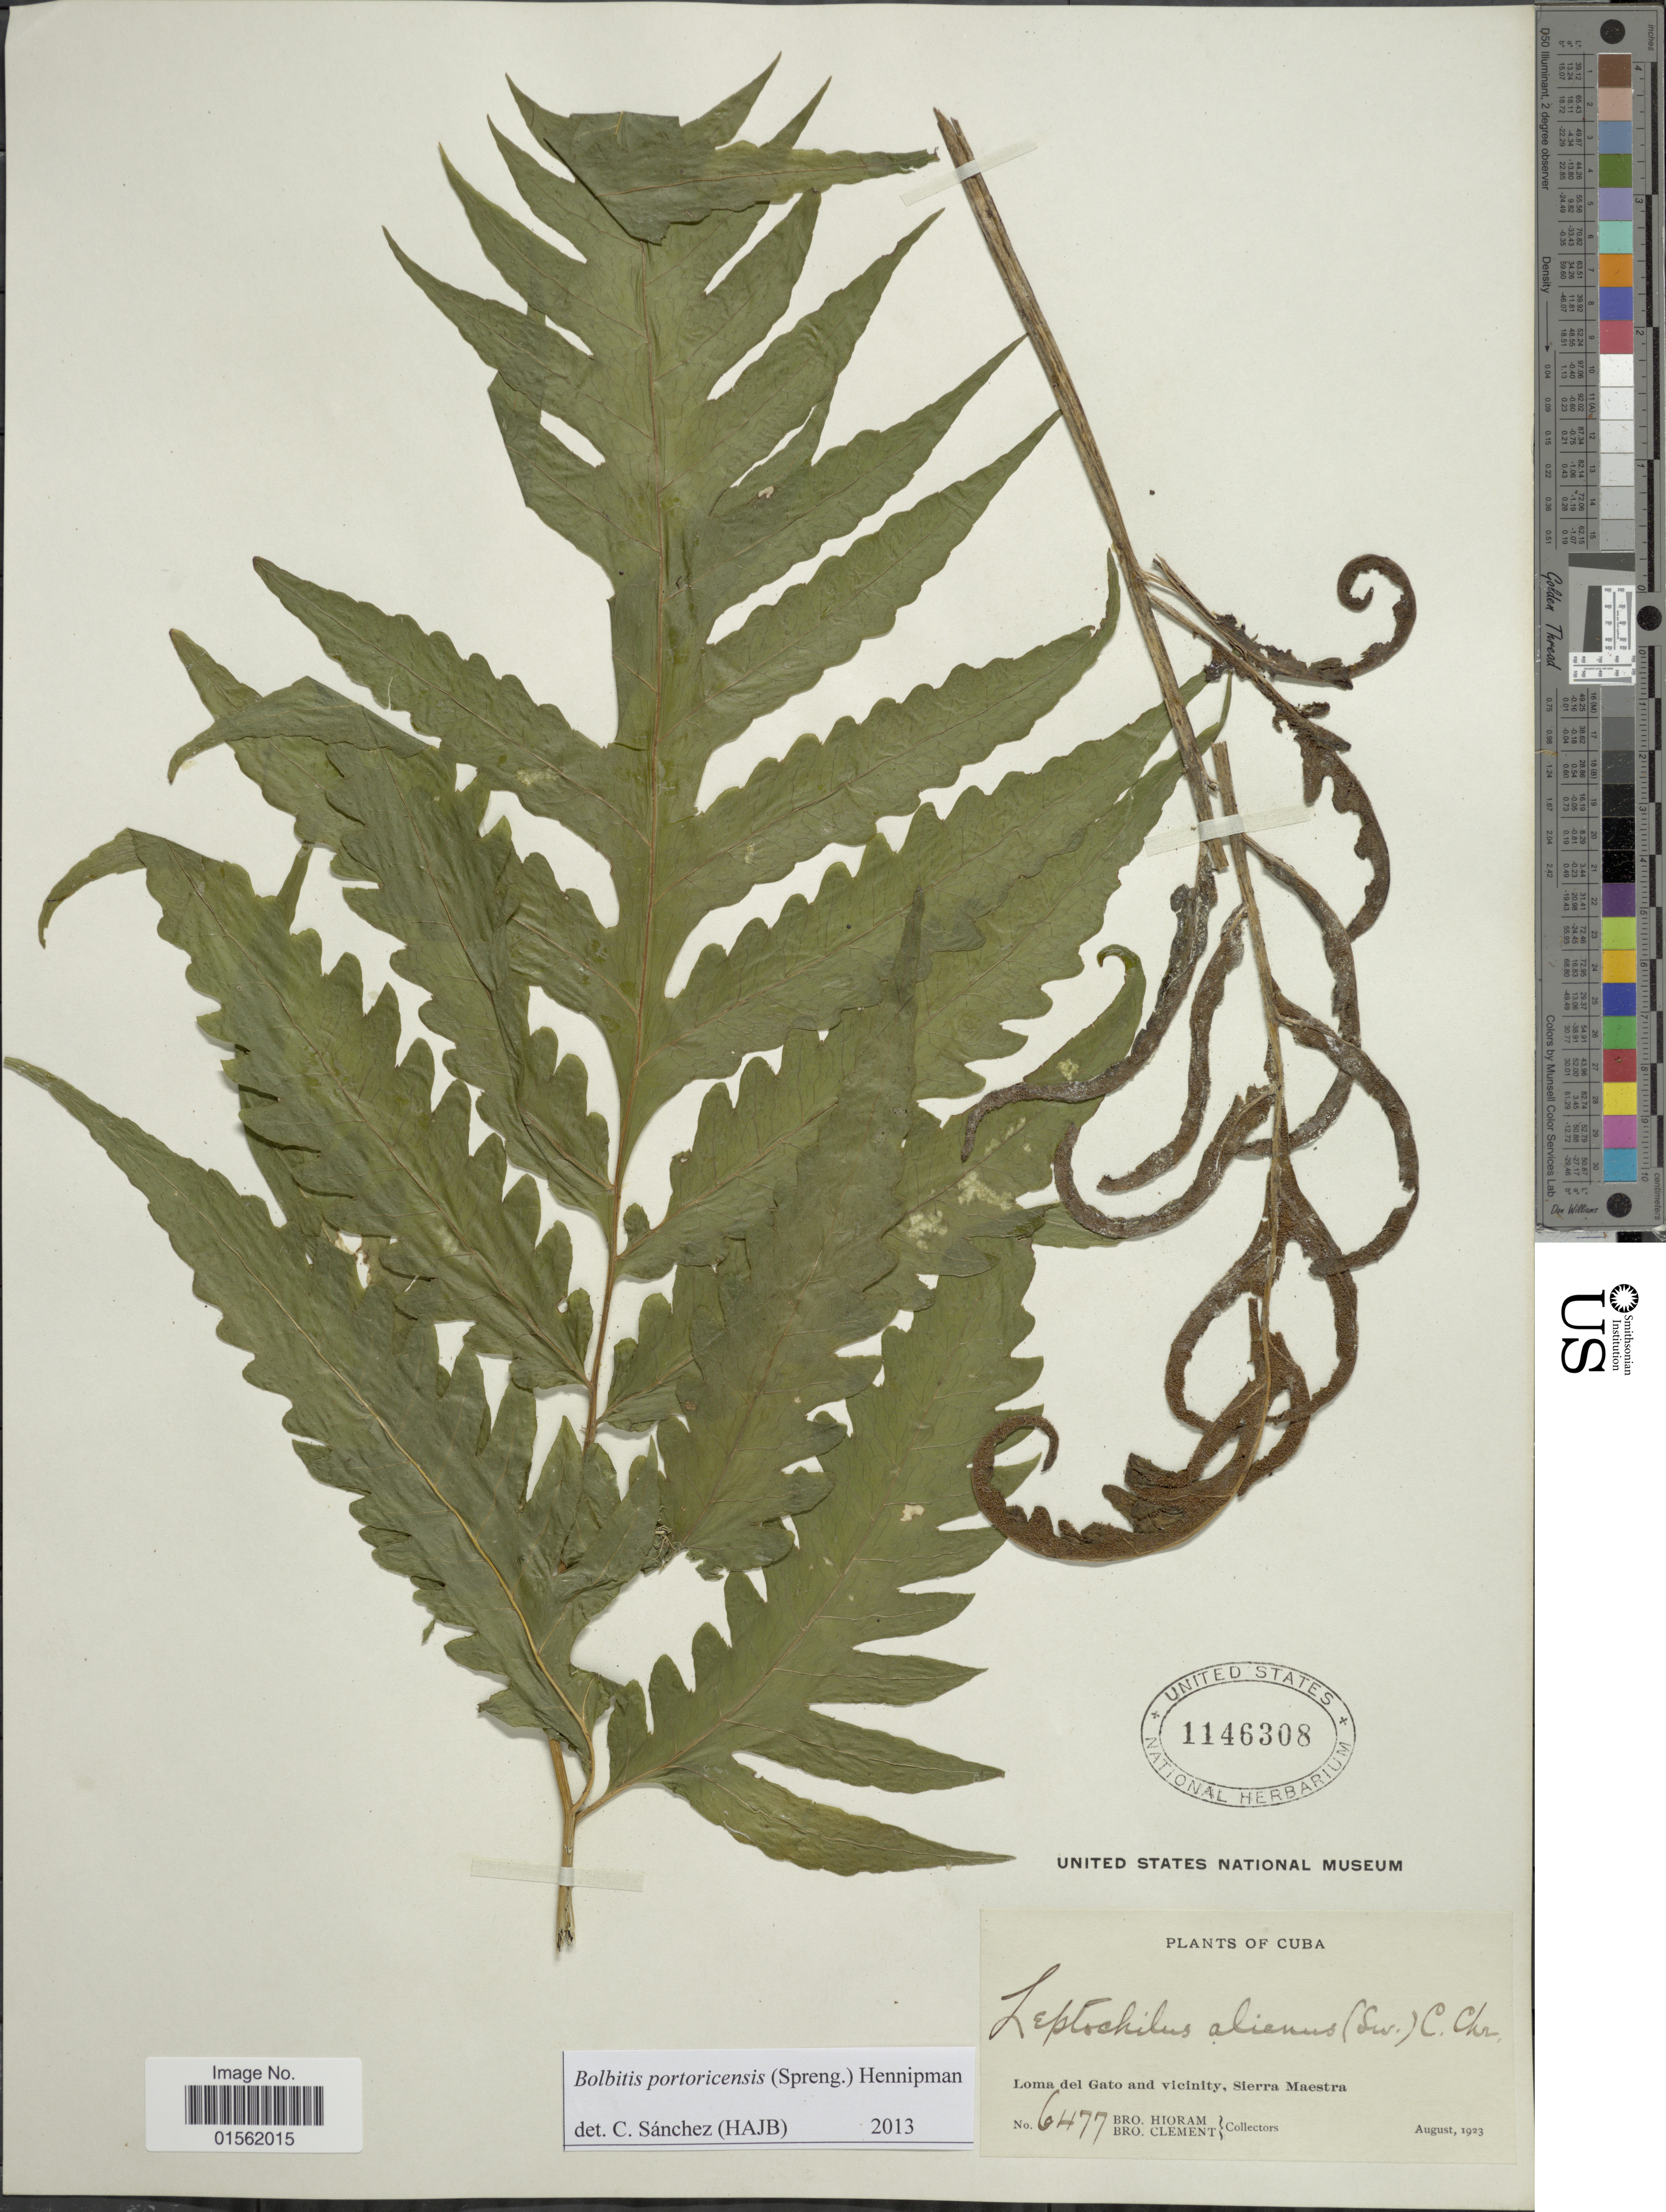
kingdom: Plantae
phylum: Tracheophyta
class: Polypodiopsida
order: Polypodiales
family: Dryopteridaceae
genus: Bolbitis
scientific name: Bolbitis portoricensis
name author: (Spreng.) Hennipman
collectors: Bro. Hioram & B. Clement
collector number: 6477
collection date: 1923-08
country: Cuba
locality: Loma del Gato and vicinity, Sierra Maestra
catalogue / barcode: US 1146308